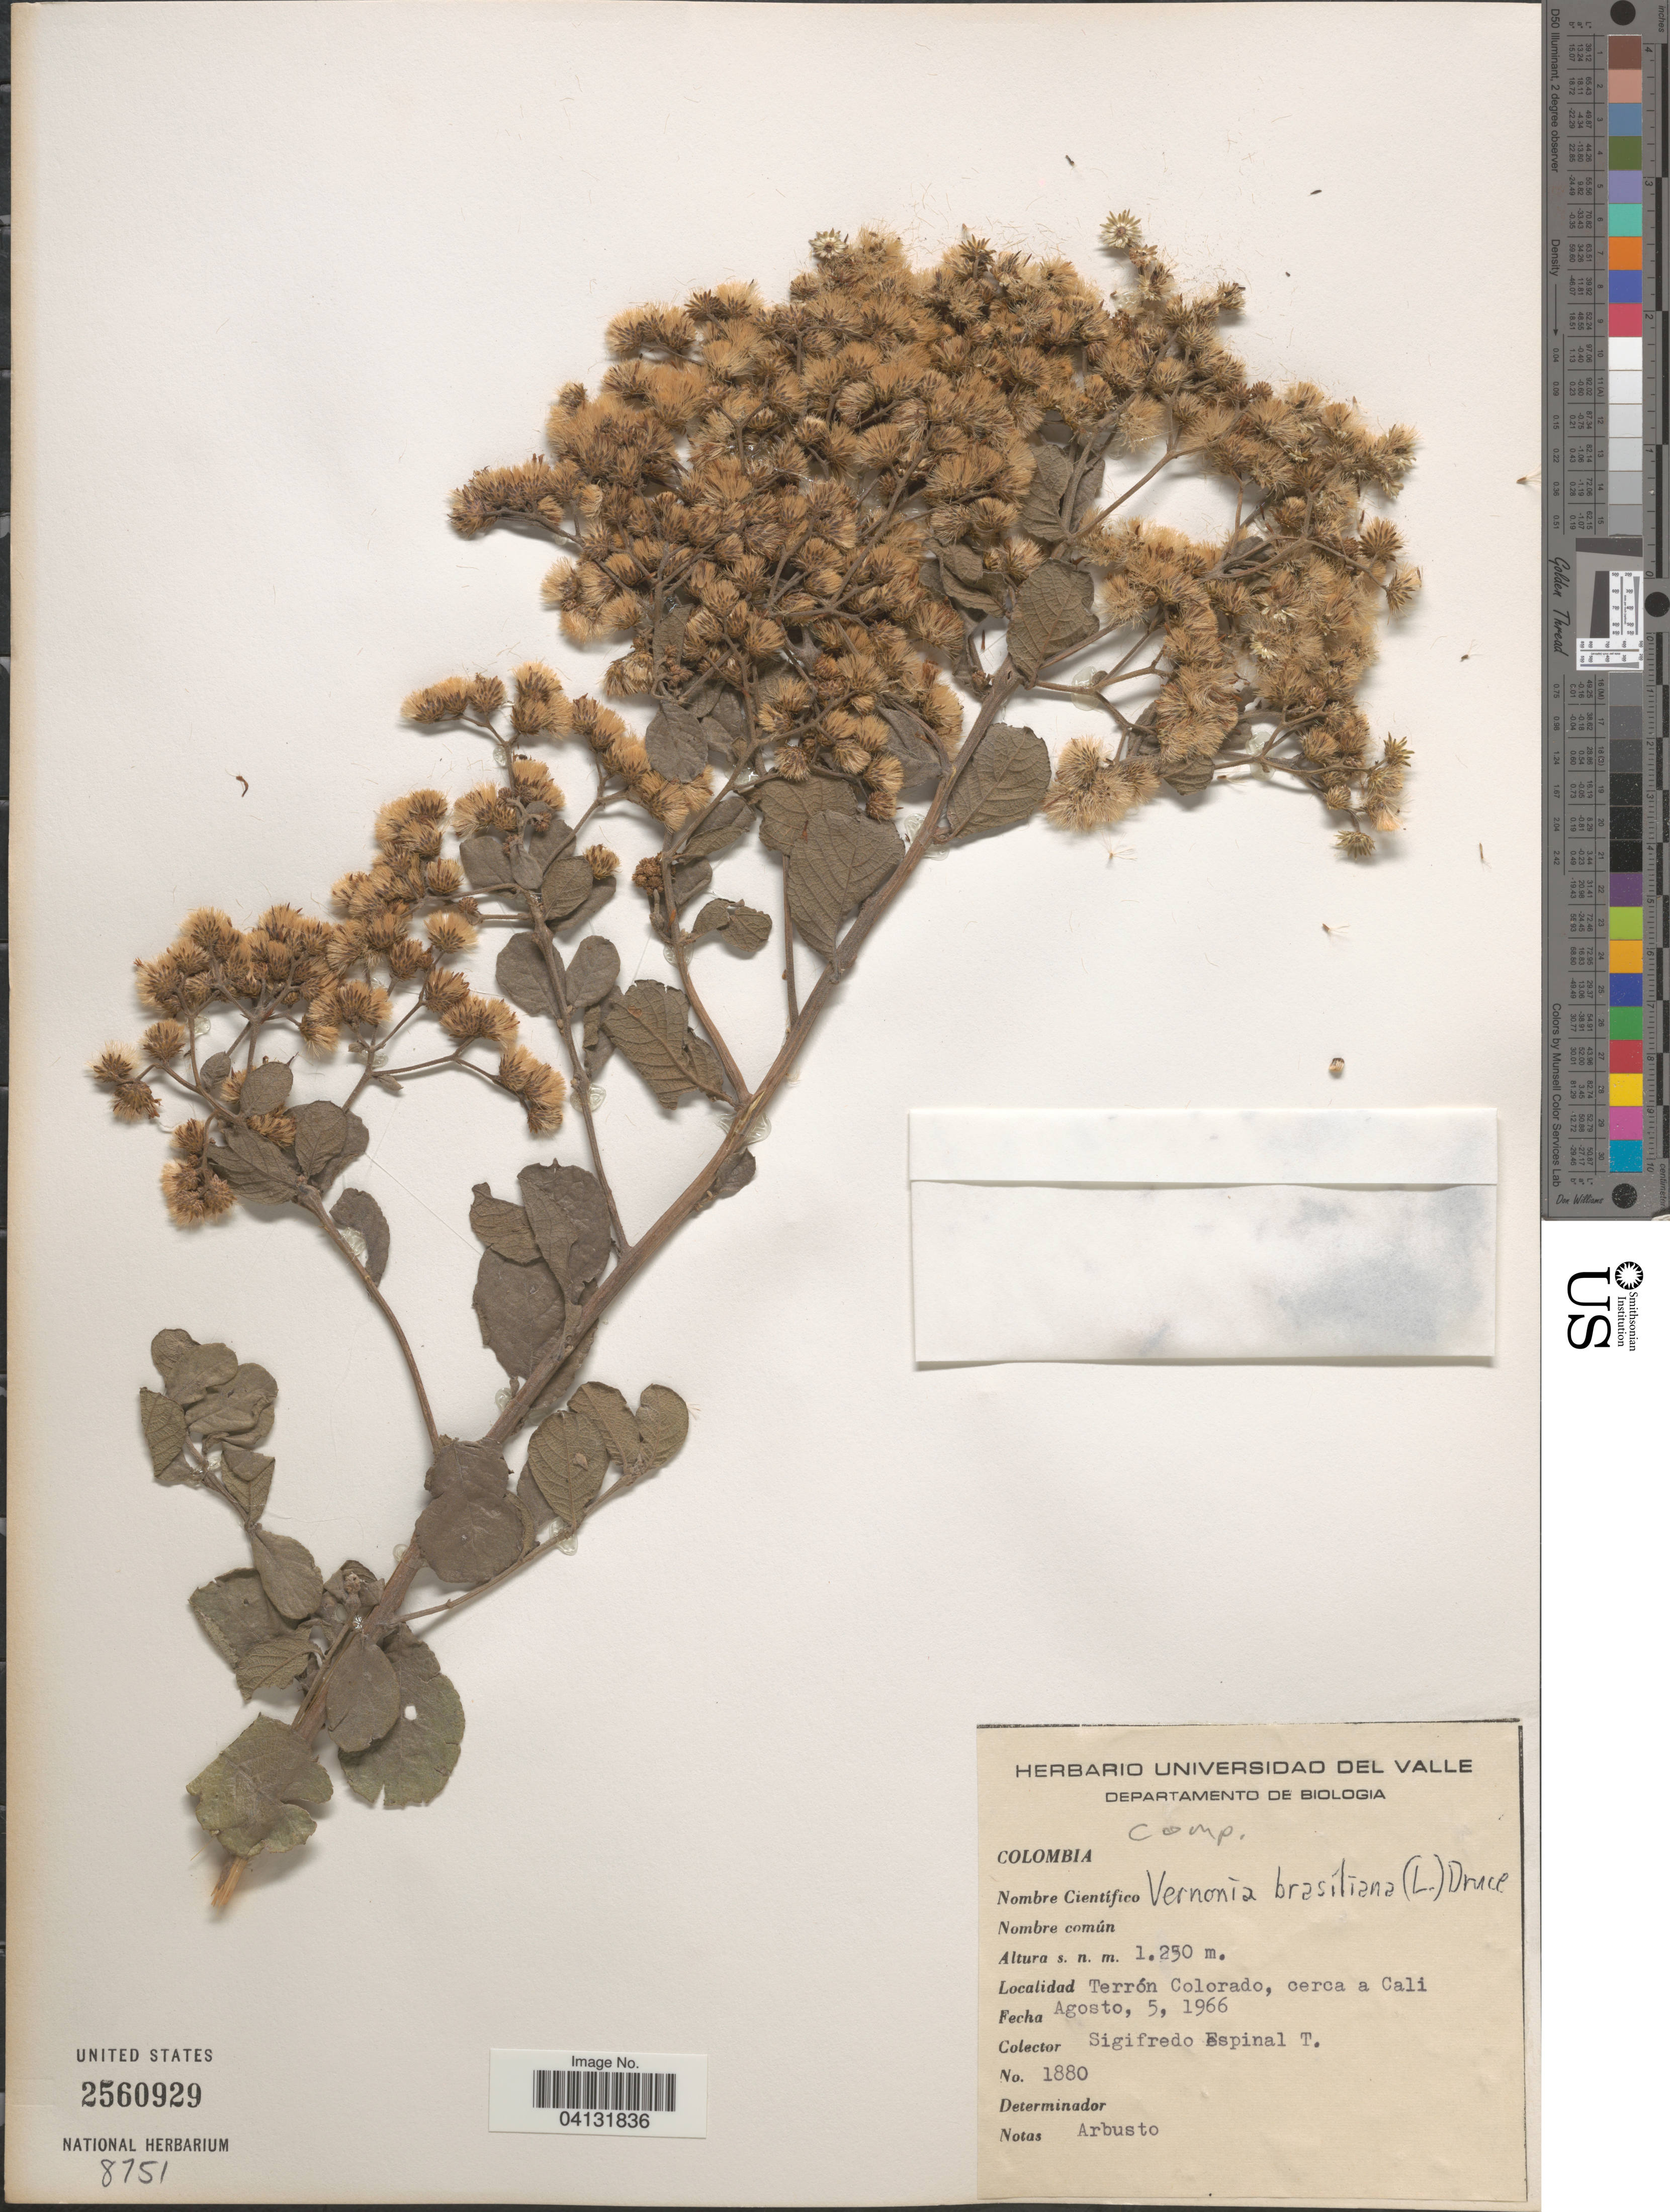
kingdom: Plantae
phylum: Tracheophyta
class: Magnoliopsida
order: Asterales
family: Asteraceae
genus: Vernonia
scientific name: Vernonia brasiliana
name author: (L.) Druce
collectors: S. Espinal T.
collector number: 1880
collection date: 1966-08-05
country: Colombia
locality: Terrón Colorado, cerca a Cali.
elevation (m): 1250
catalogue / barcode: US 2560929